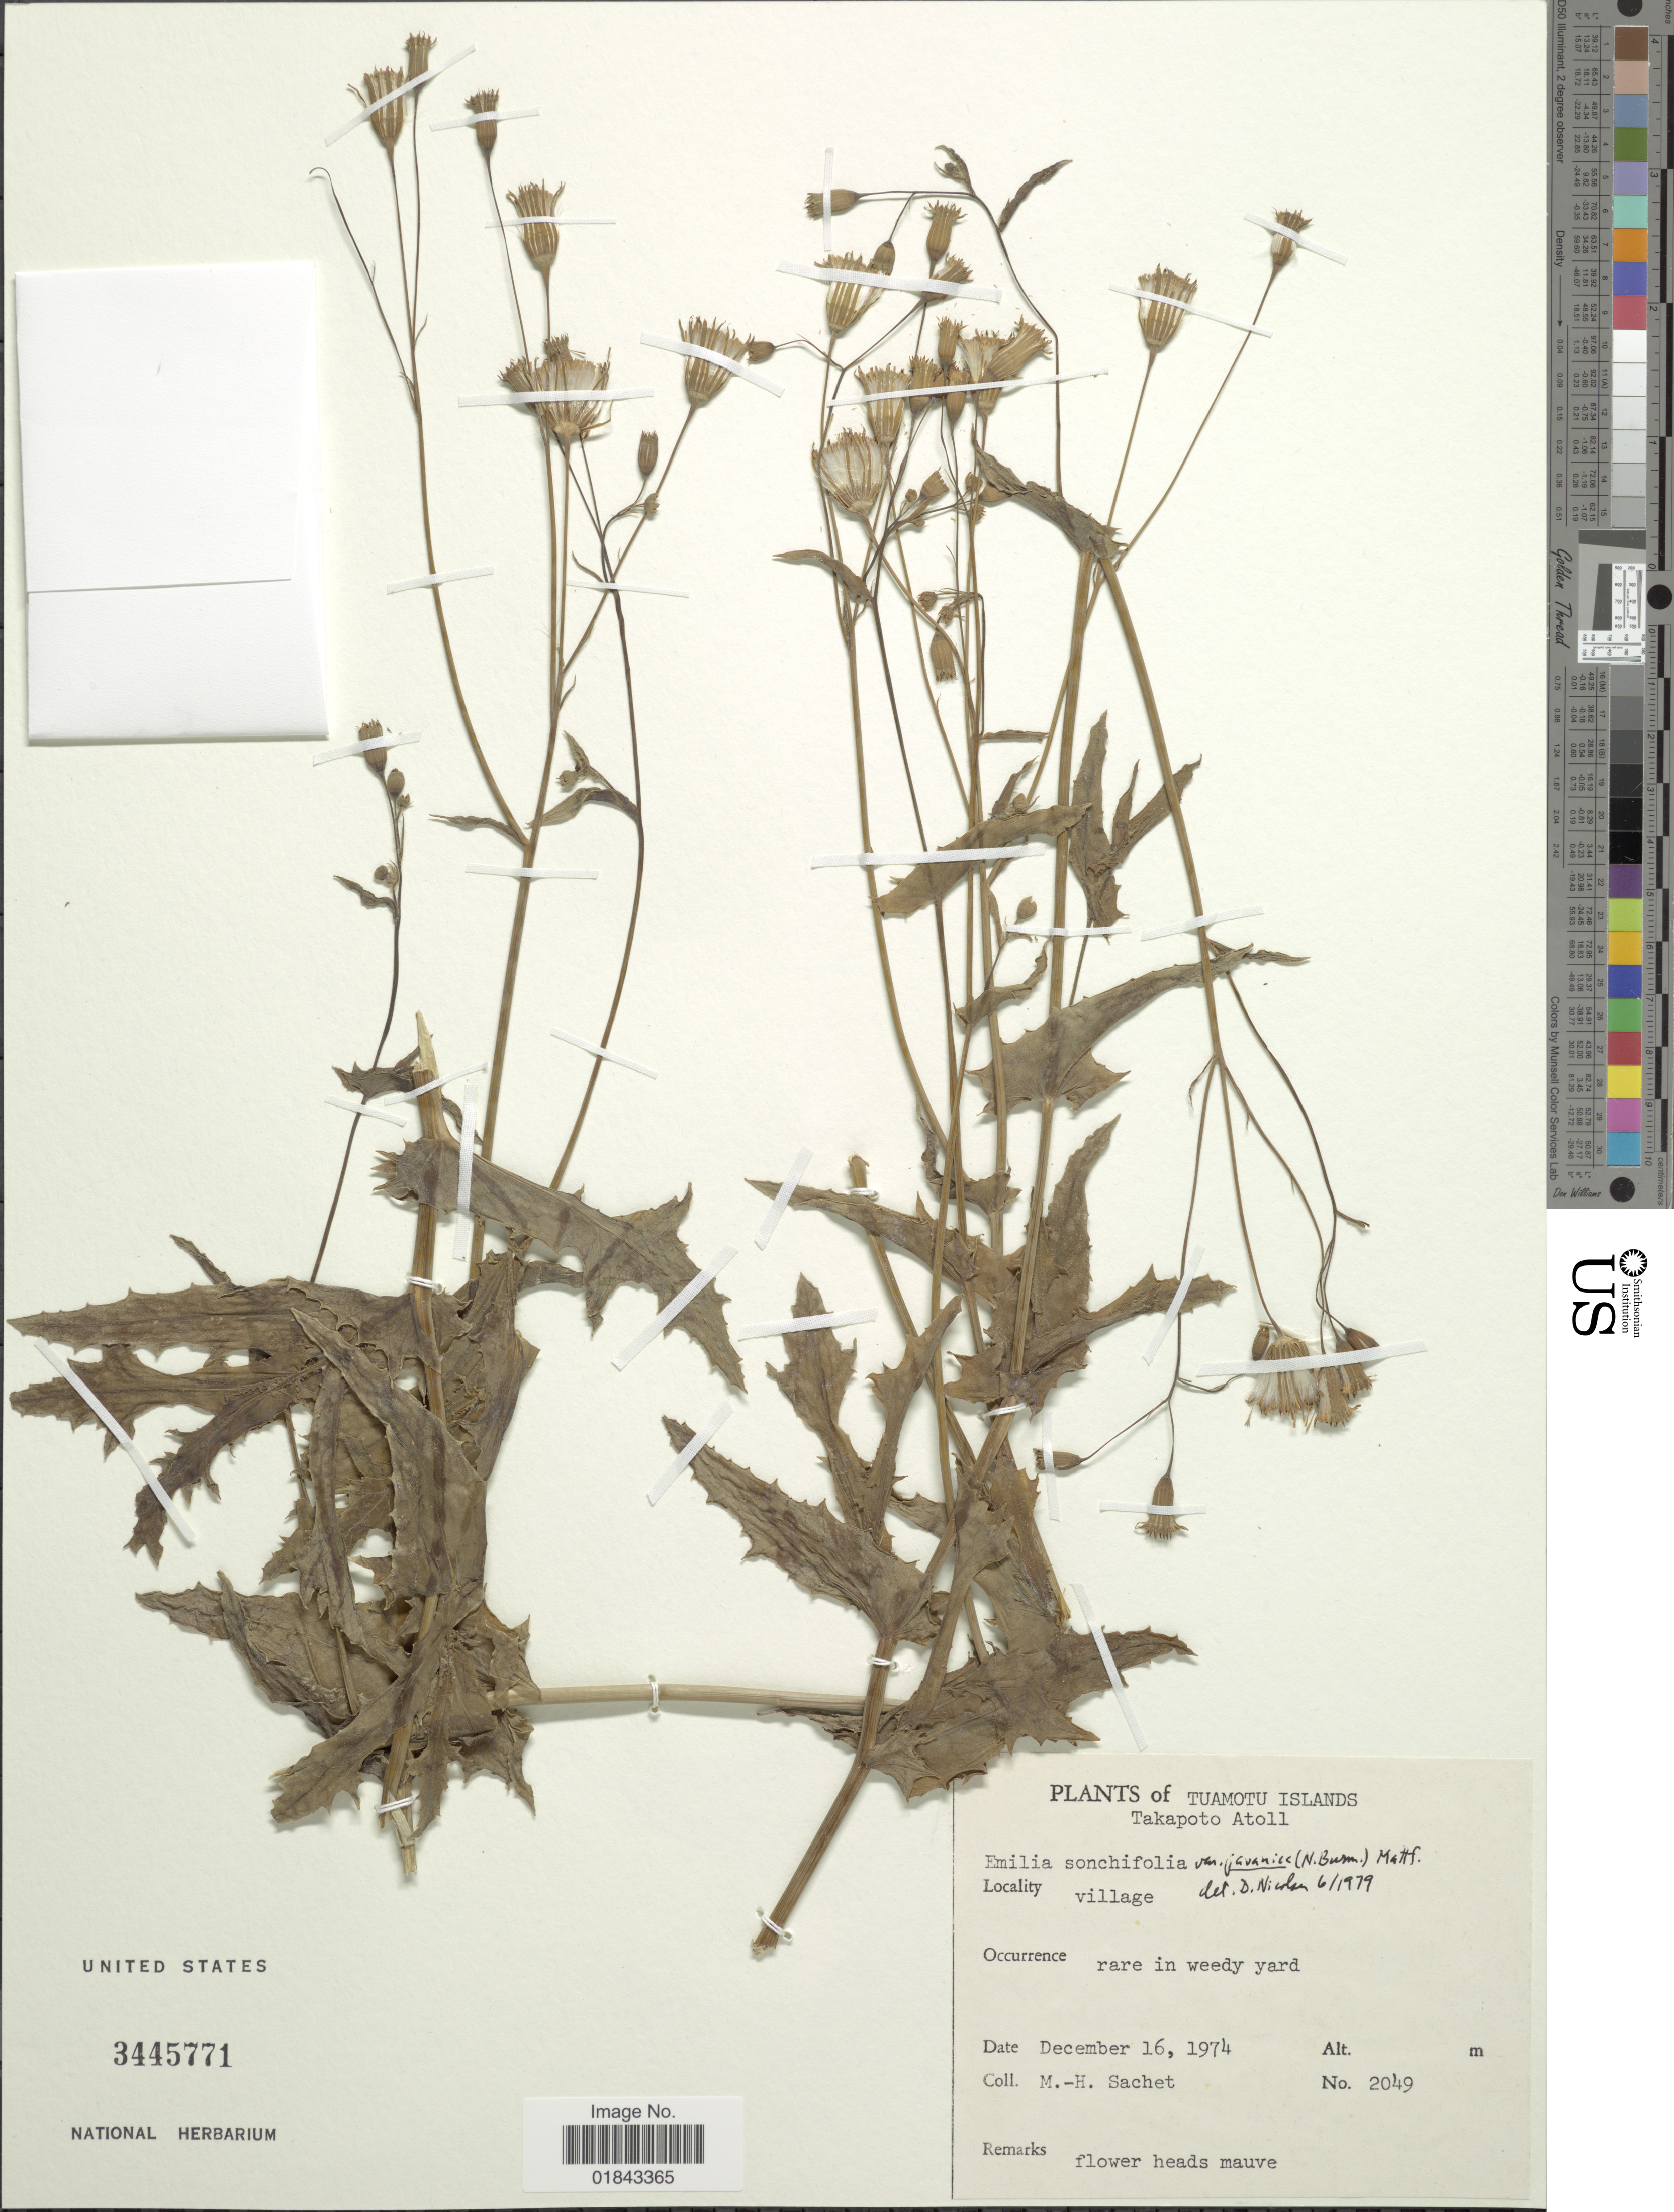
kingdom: Plantae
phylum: Tracheophyta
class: Magnoliopsida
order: Asterales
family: Asteraceae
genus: Emilia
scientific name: Emilia sonchifolia var. javanica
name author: (Burm. f.) Mattf.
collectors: M.-H. Sachet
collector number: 2049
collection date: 1974-12-16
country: French Polynesia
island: Takapoto Atoll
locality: Tuamotu Islands, Takapoto Atoll, village, rare in weedy yard.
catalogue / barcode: US 3445771